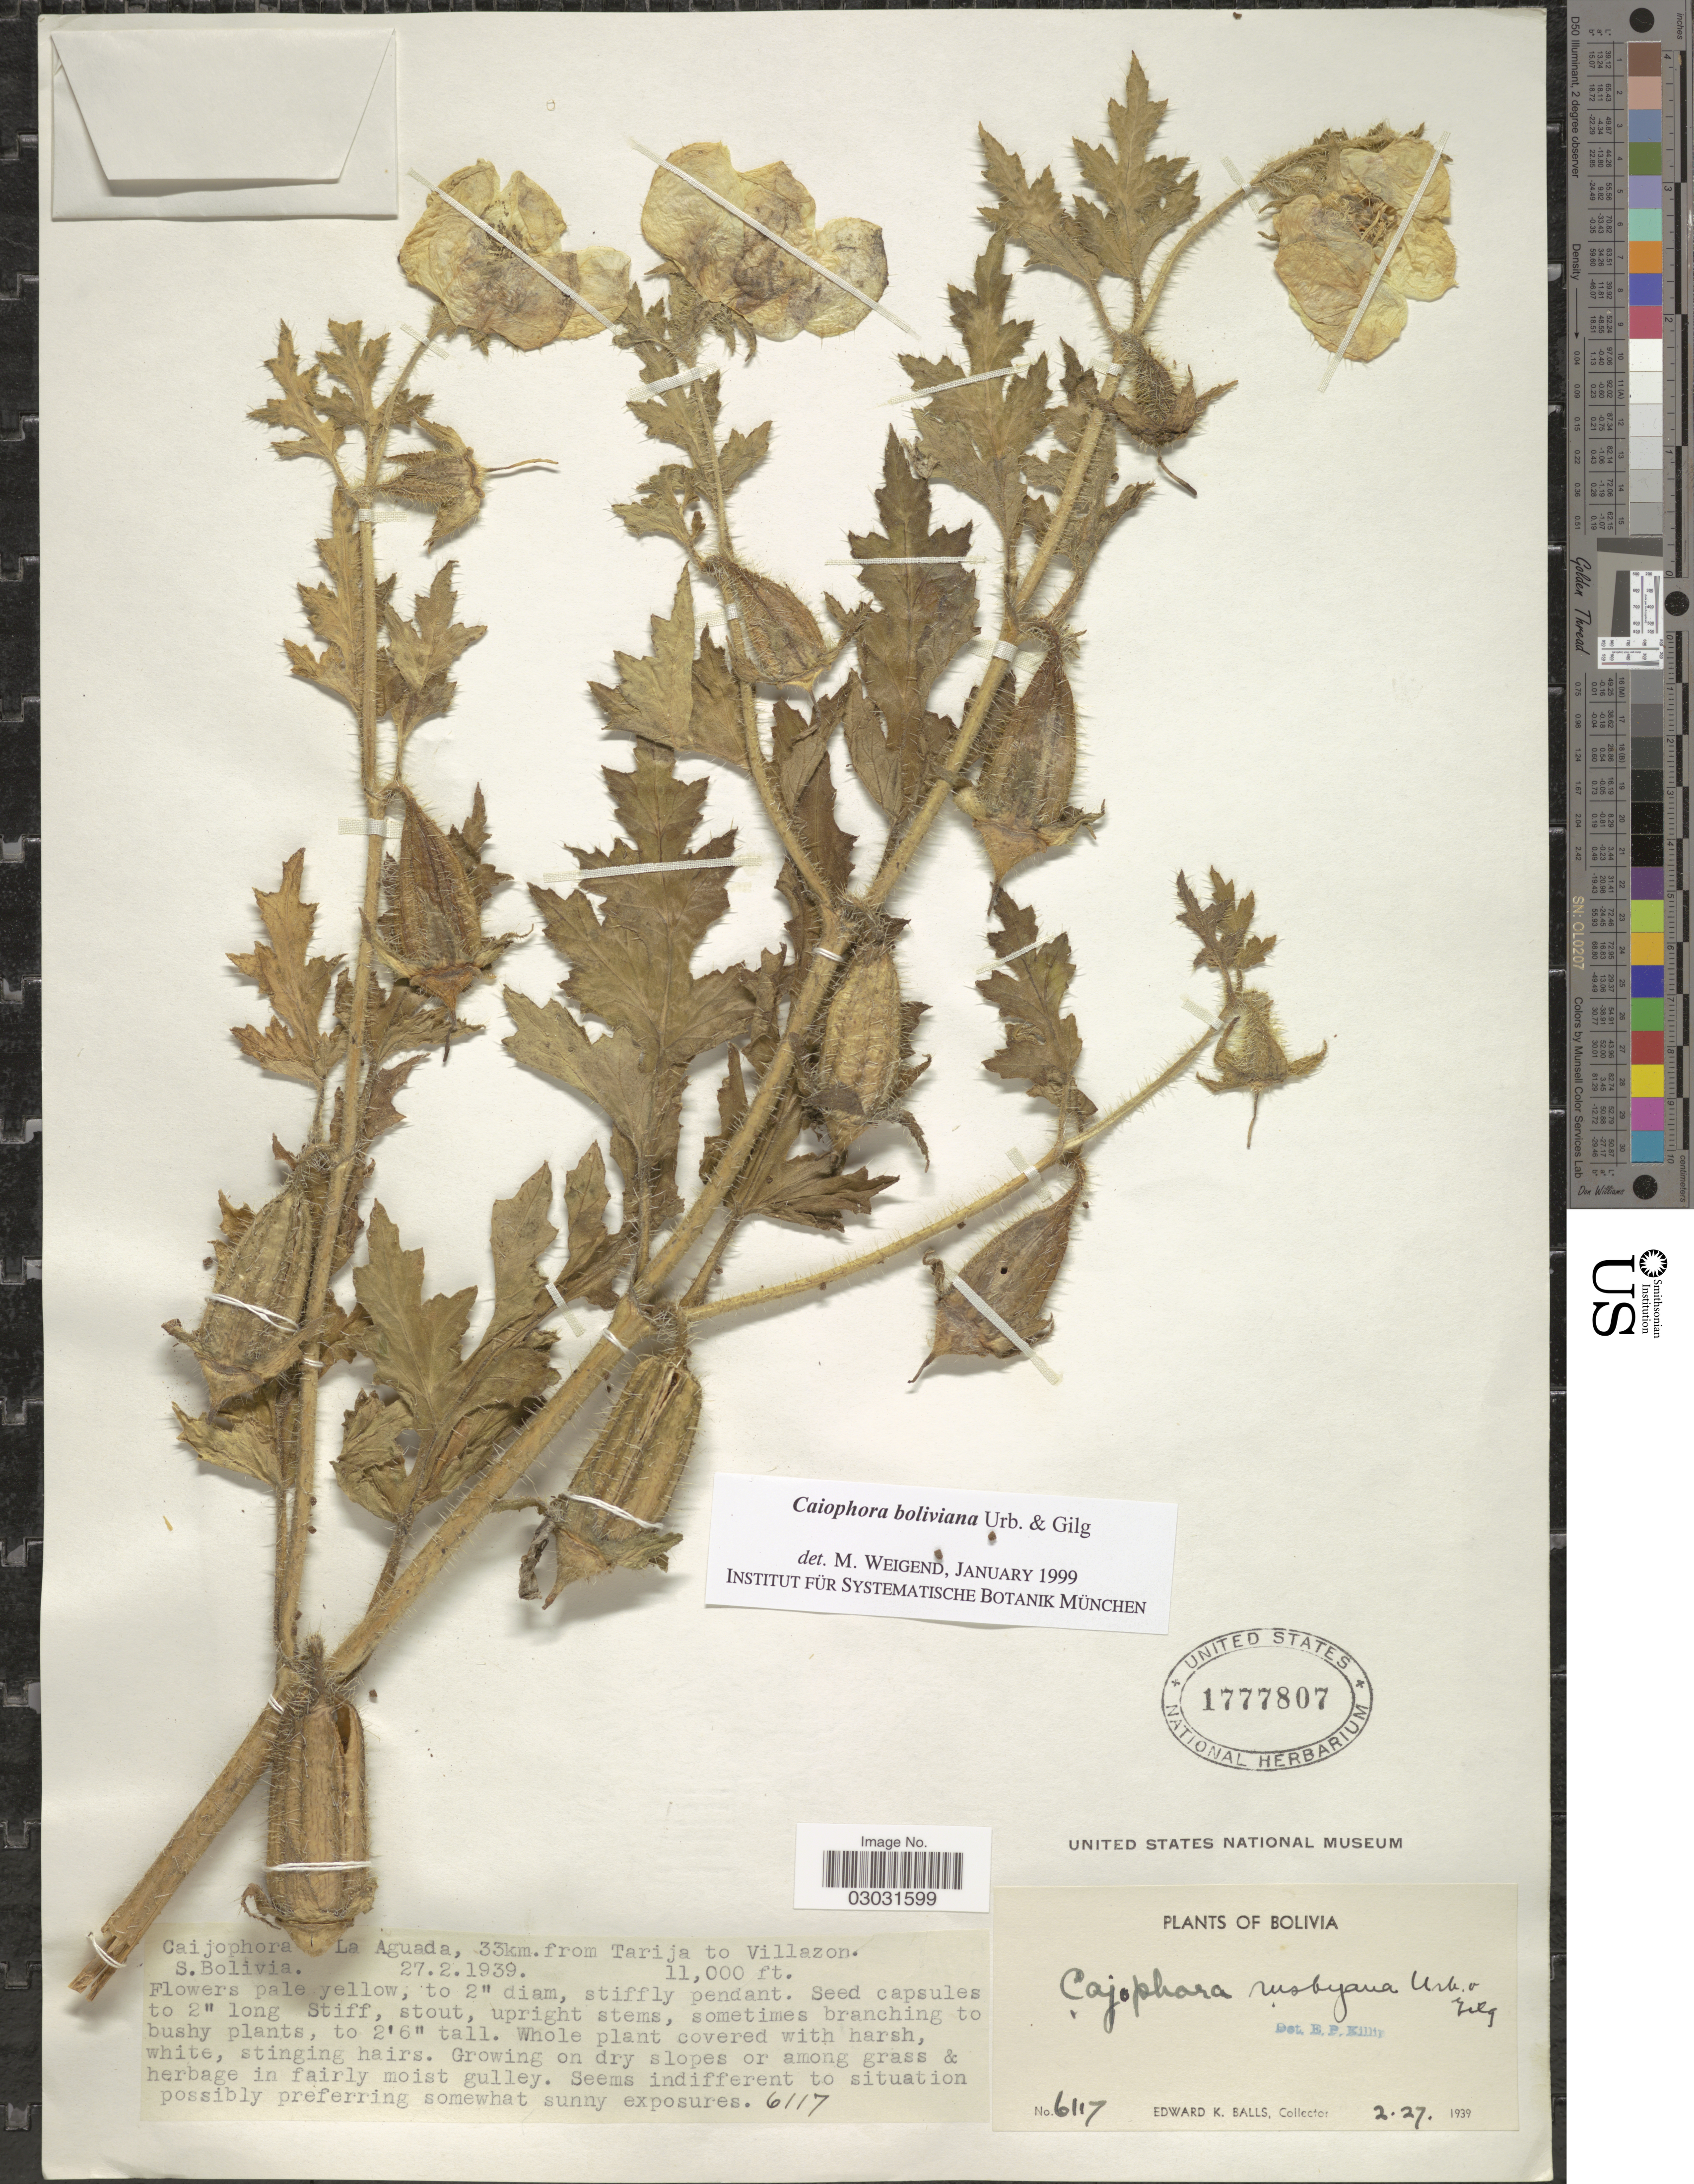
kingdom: Plantae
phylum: Tracheophyta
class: Magnoliopsida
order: Cornales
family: Loasaceae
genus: Caiophora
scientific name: Caiophora boliviana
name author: Urb. & Gilg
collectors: E. K. Balls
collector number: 6117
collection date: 1939-02-27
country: Bolivia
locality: La Aguada, 33km. from Tarija to Villazon. S. Bolivia.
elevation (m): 3353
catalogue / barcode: US 1777807